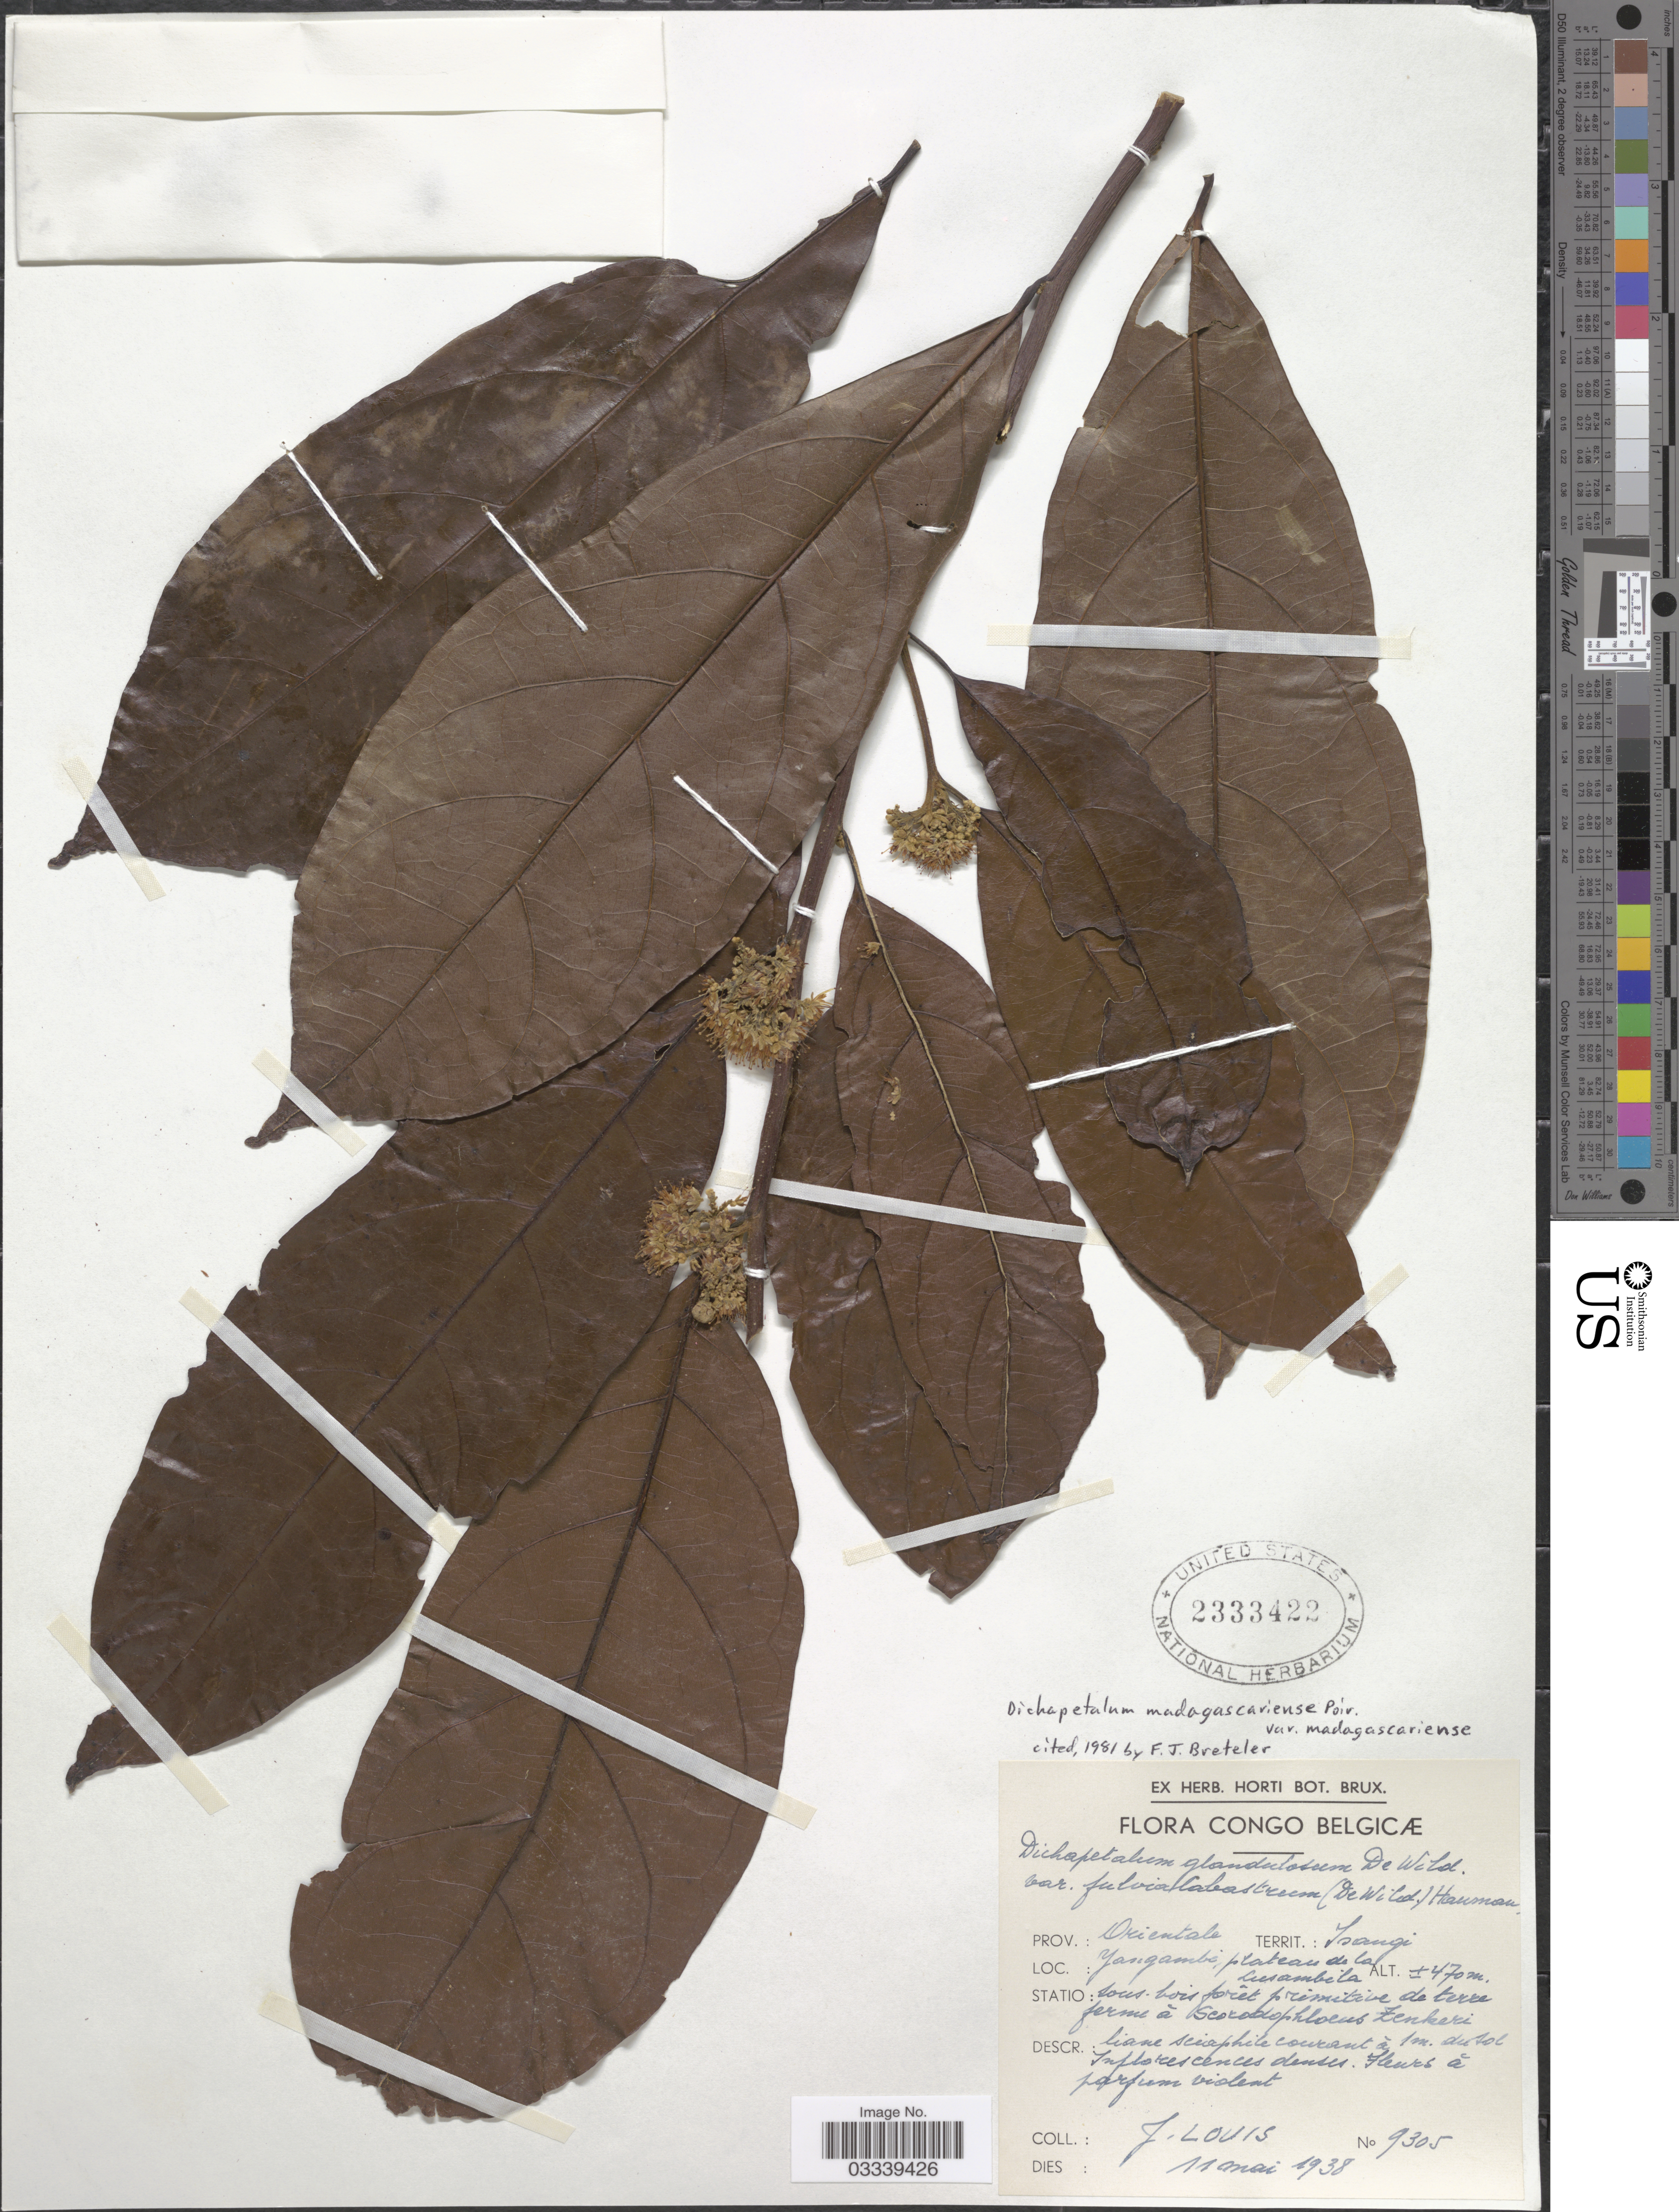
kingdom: Plantae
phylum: Tracheophyta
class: Magnoliopsida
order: Malpighiales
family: Dichapetalaceae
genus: Dichapetalum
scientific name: Dichapetalum madagascariense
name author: Poir.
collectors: J. Louis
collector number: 9305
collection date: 1938-05-11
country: Congo, Democratic Republic of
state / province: Tshopo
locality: Congo Belgicæ, Prov.: Orientale, Territ.: Isangi, Yangambi, plateau de la Lusambila.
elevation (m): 470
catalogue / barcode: US 2333422